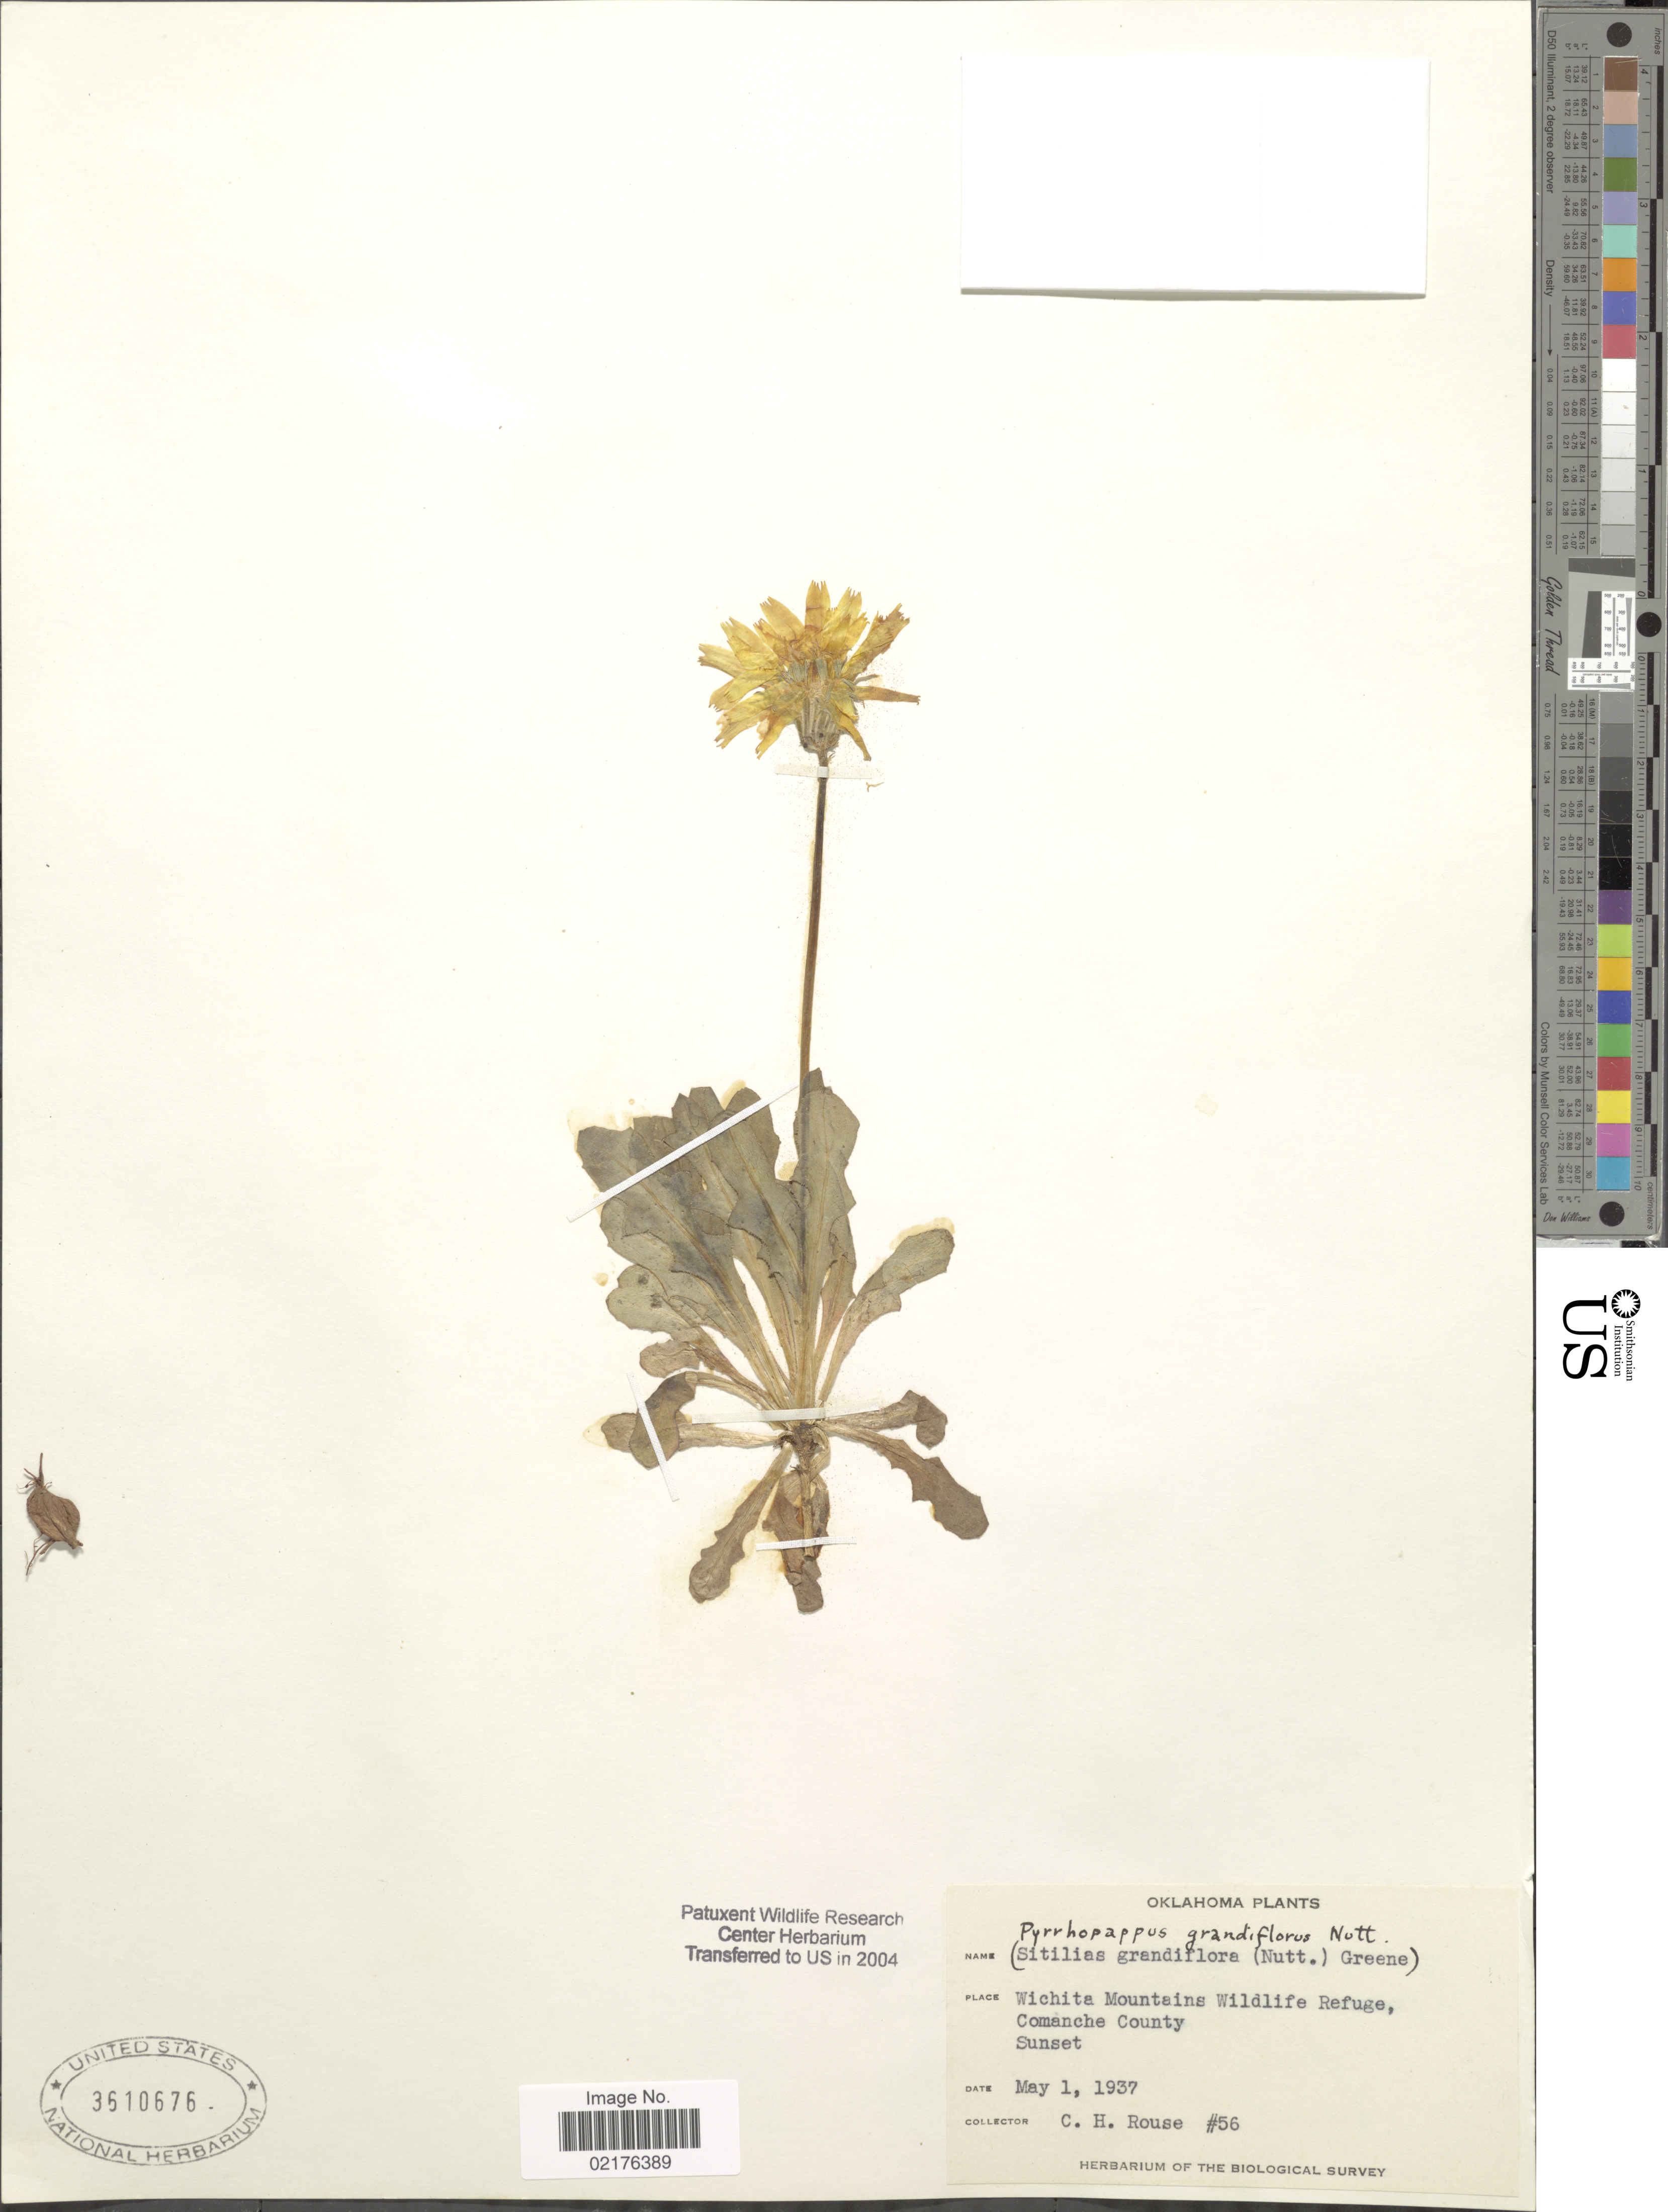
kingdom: Plantae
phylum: Tracheophyta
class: Magnoliopsida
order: Asterales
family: Asteraceae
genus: Pyrrhopappus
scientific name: Pyrrhopappus grandiflorus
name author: (Nutt.) Nutt.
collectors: C. Rouse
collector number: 56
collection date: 1937-05-01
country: United States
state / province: Oklahoma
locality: Wichita Mountains Wildlife Refuge, Comanche County, Sunset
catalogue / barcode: US 3610676